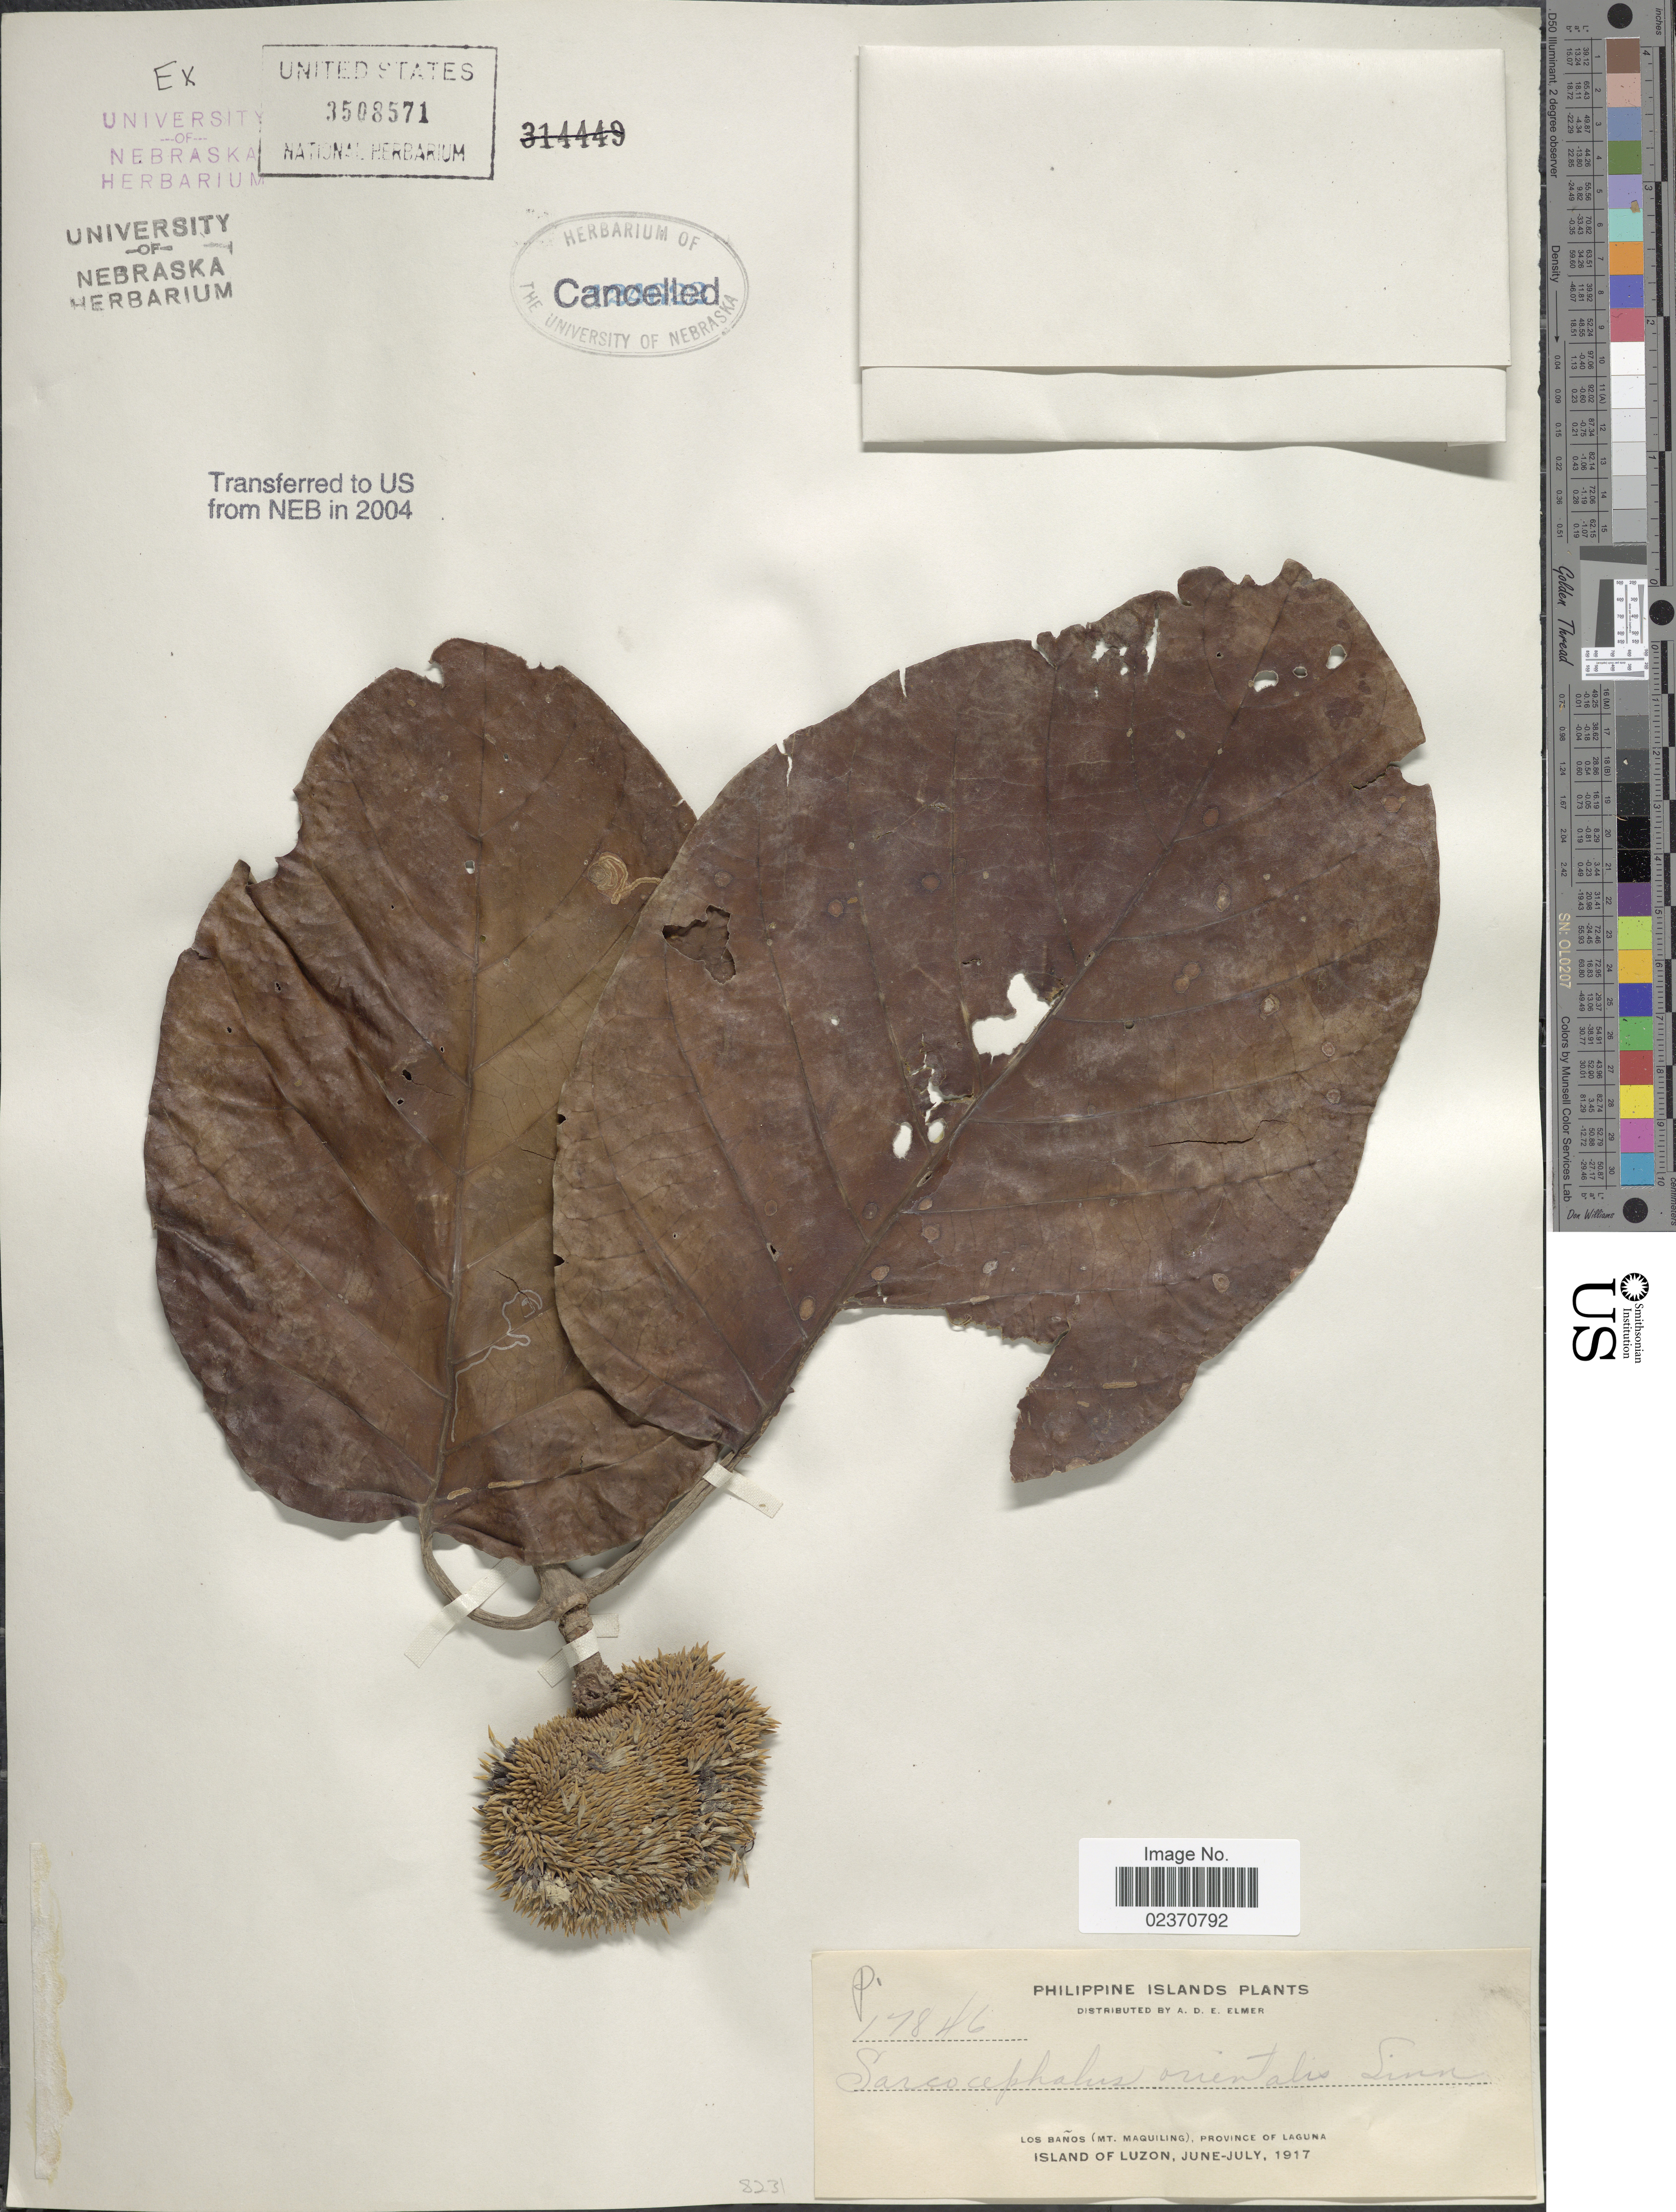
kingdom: Plantae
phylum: Tracheophyta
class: Magnoliopsida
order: Gentianales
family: Rubiaceae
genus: Nauclea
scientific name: Nauclea orientalis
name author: (L.) L.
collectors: A. D. E. Elmer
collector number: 17846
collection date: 1917-06/1917-07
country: Philippines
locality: Philippine Islands, Los Banos (Mt. Maquiling), Province of Laguna, Island of Luzon.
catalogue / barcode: US 3508571